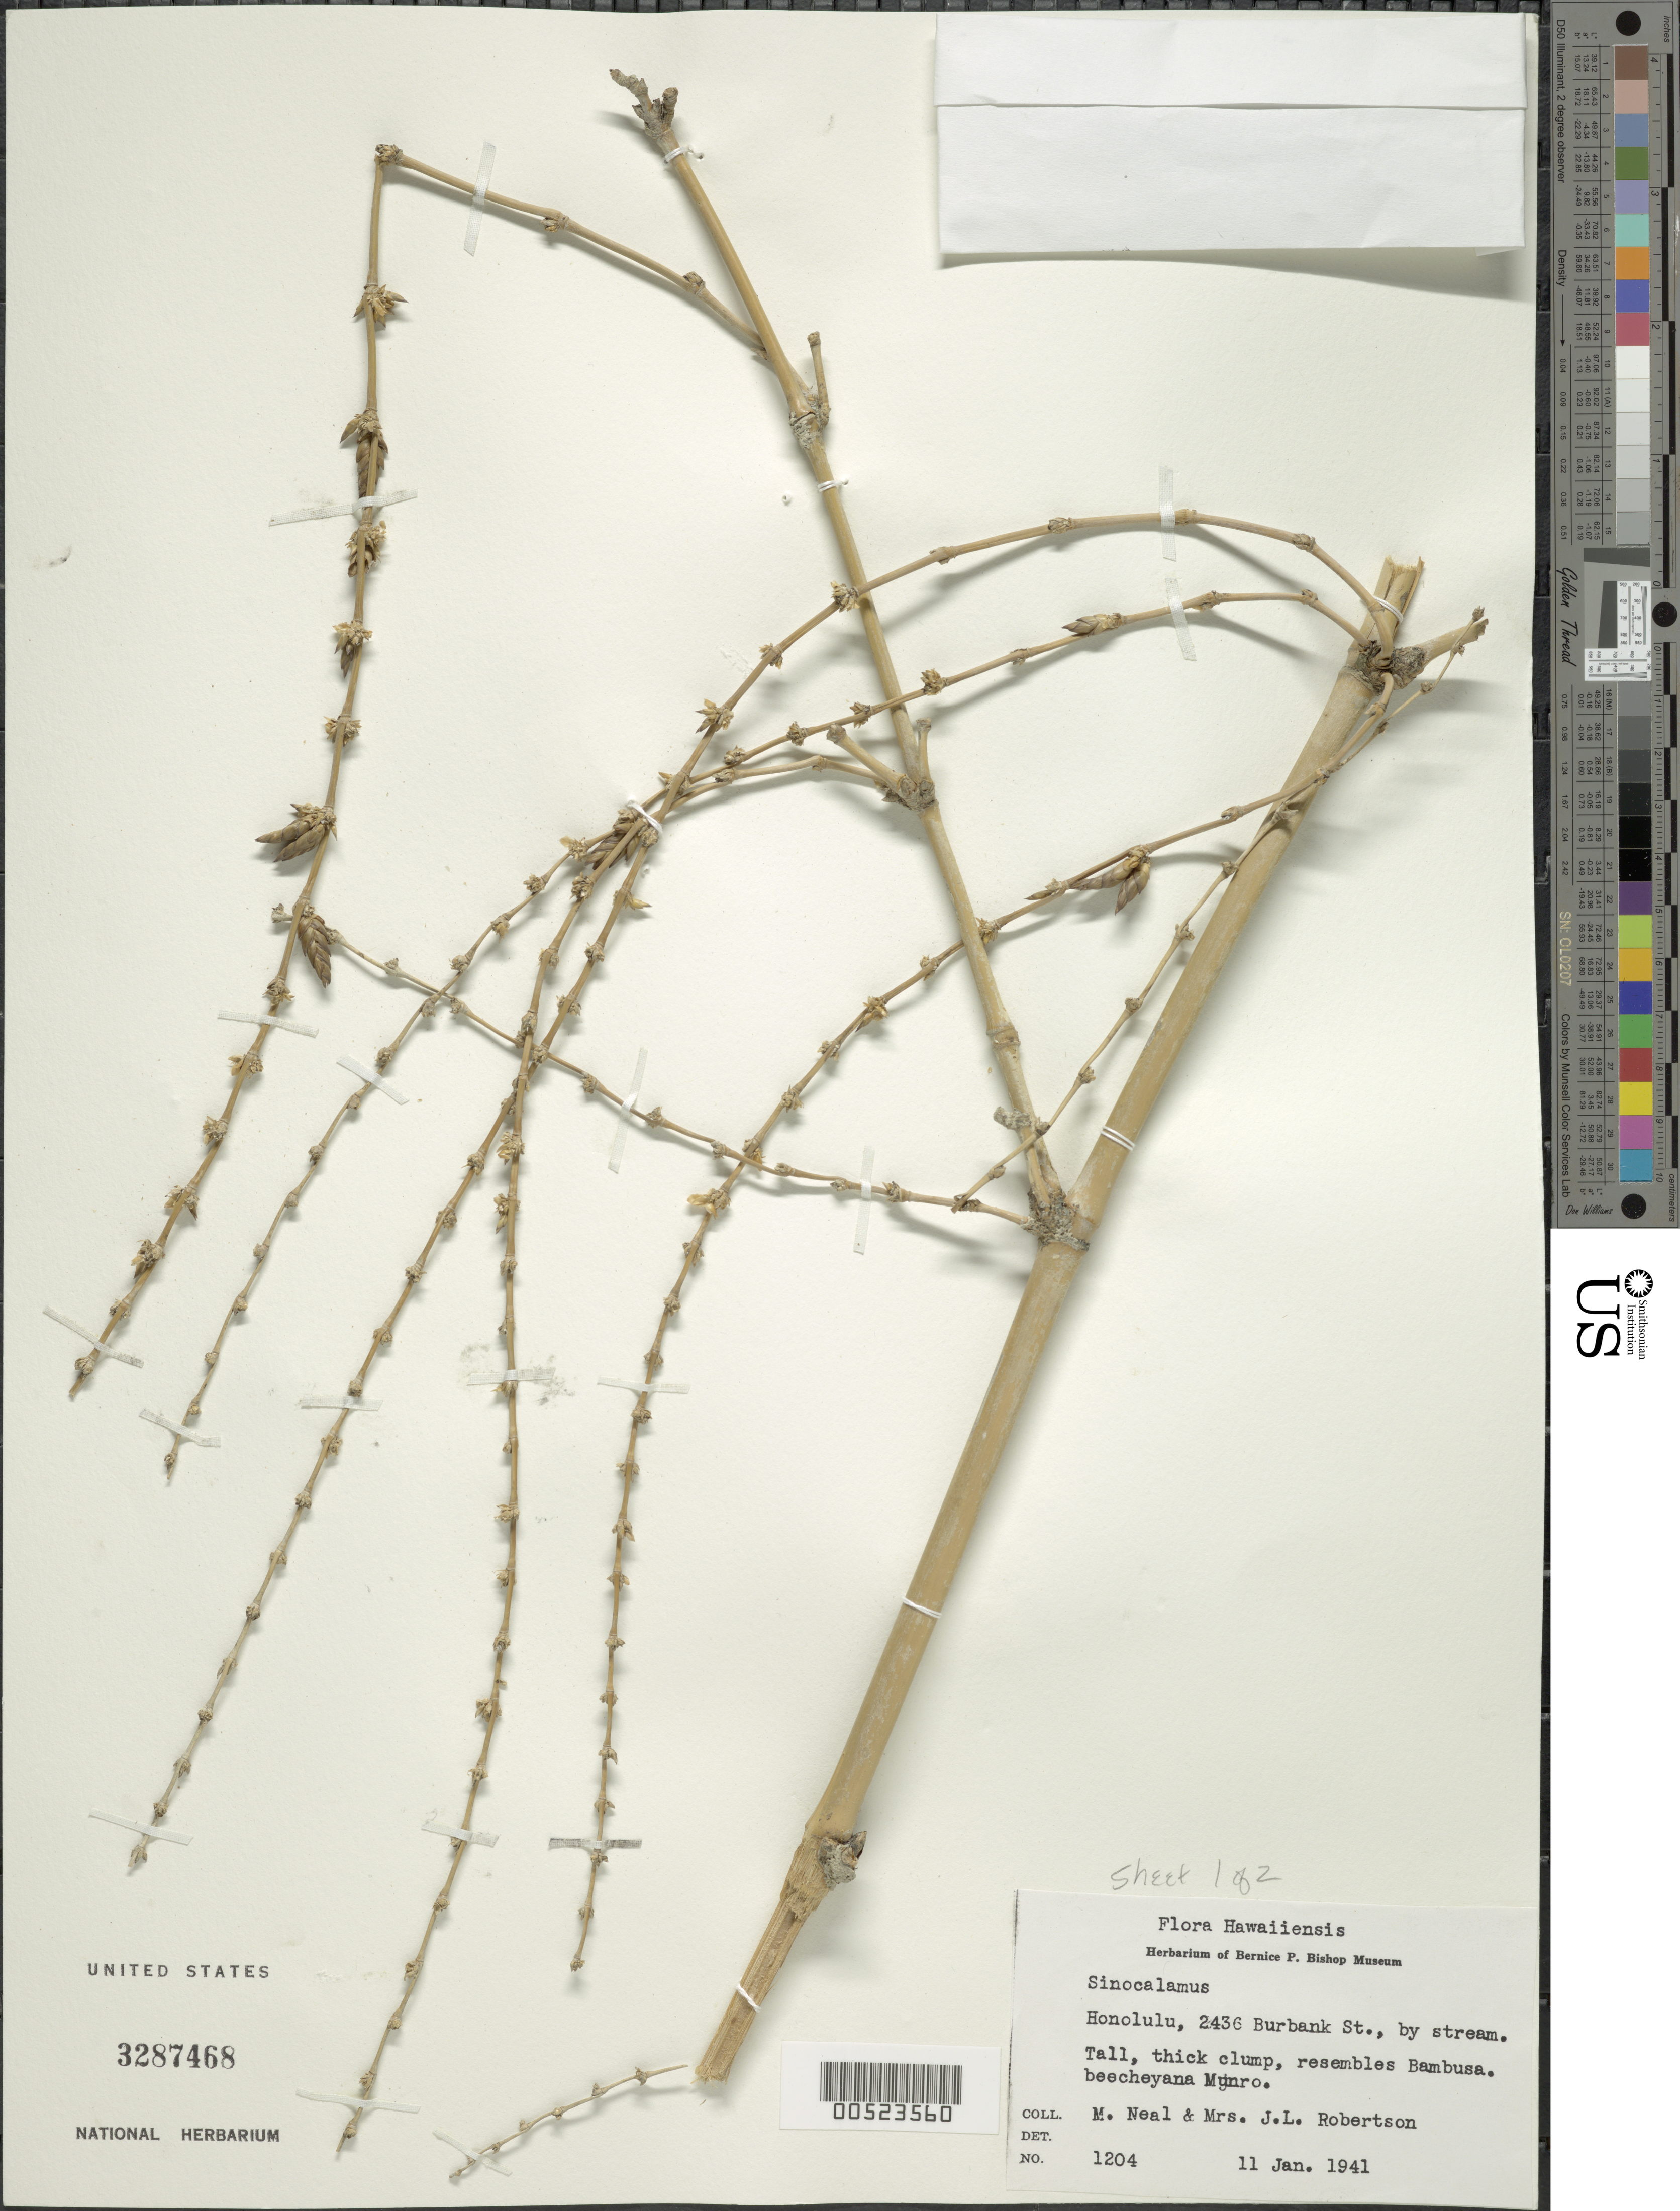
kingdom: Plantae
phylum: Tracheophyta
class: Liliopsida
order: Poales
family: Poaceae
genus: Sinocalamus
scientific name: Sinocalamus sp.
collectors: W. Ning & -. Robertson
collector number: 1204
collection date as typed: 11 Jan 1941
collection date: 1941-01-11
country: United States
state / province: Hawaii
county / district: Honolulu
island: Oahu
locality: Honolulu, 2436 Burbank Street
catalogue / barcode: US 3287468